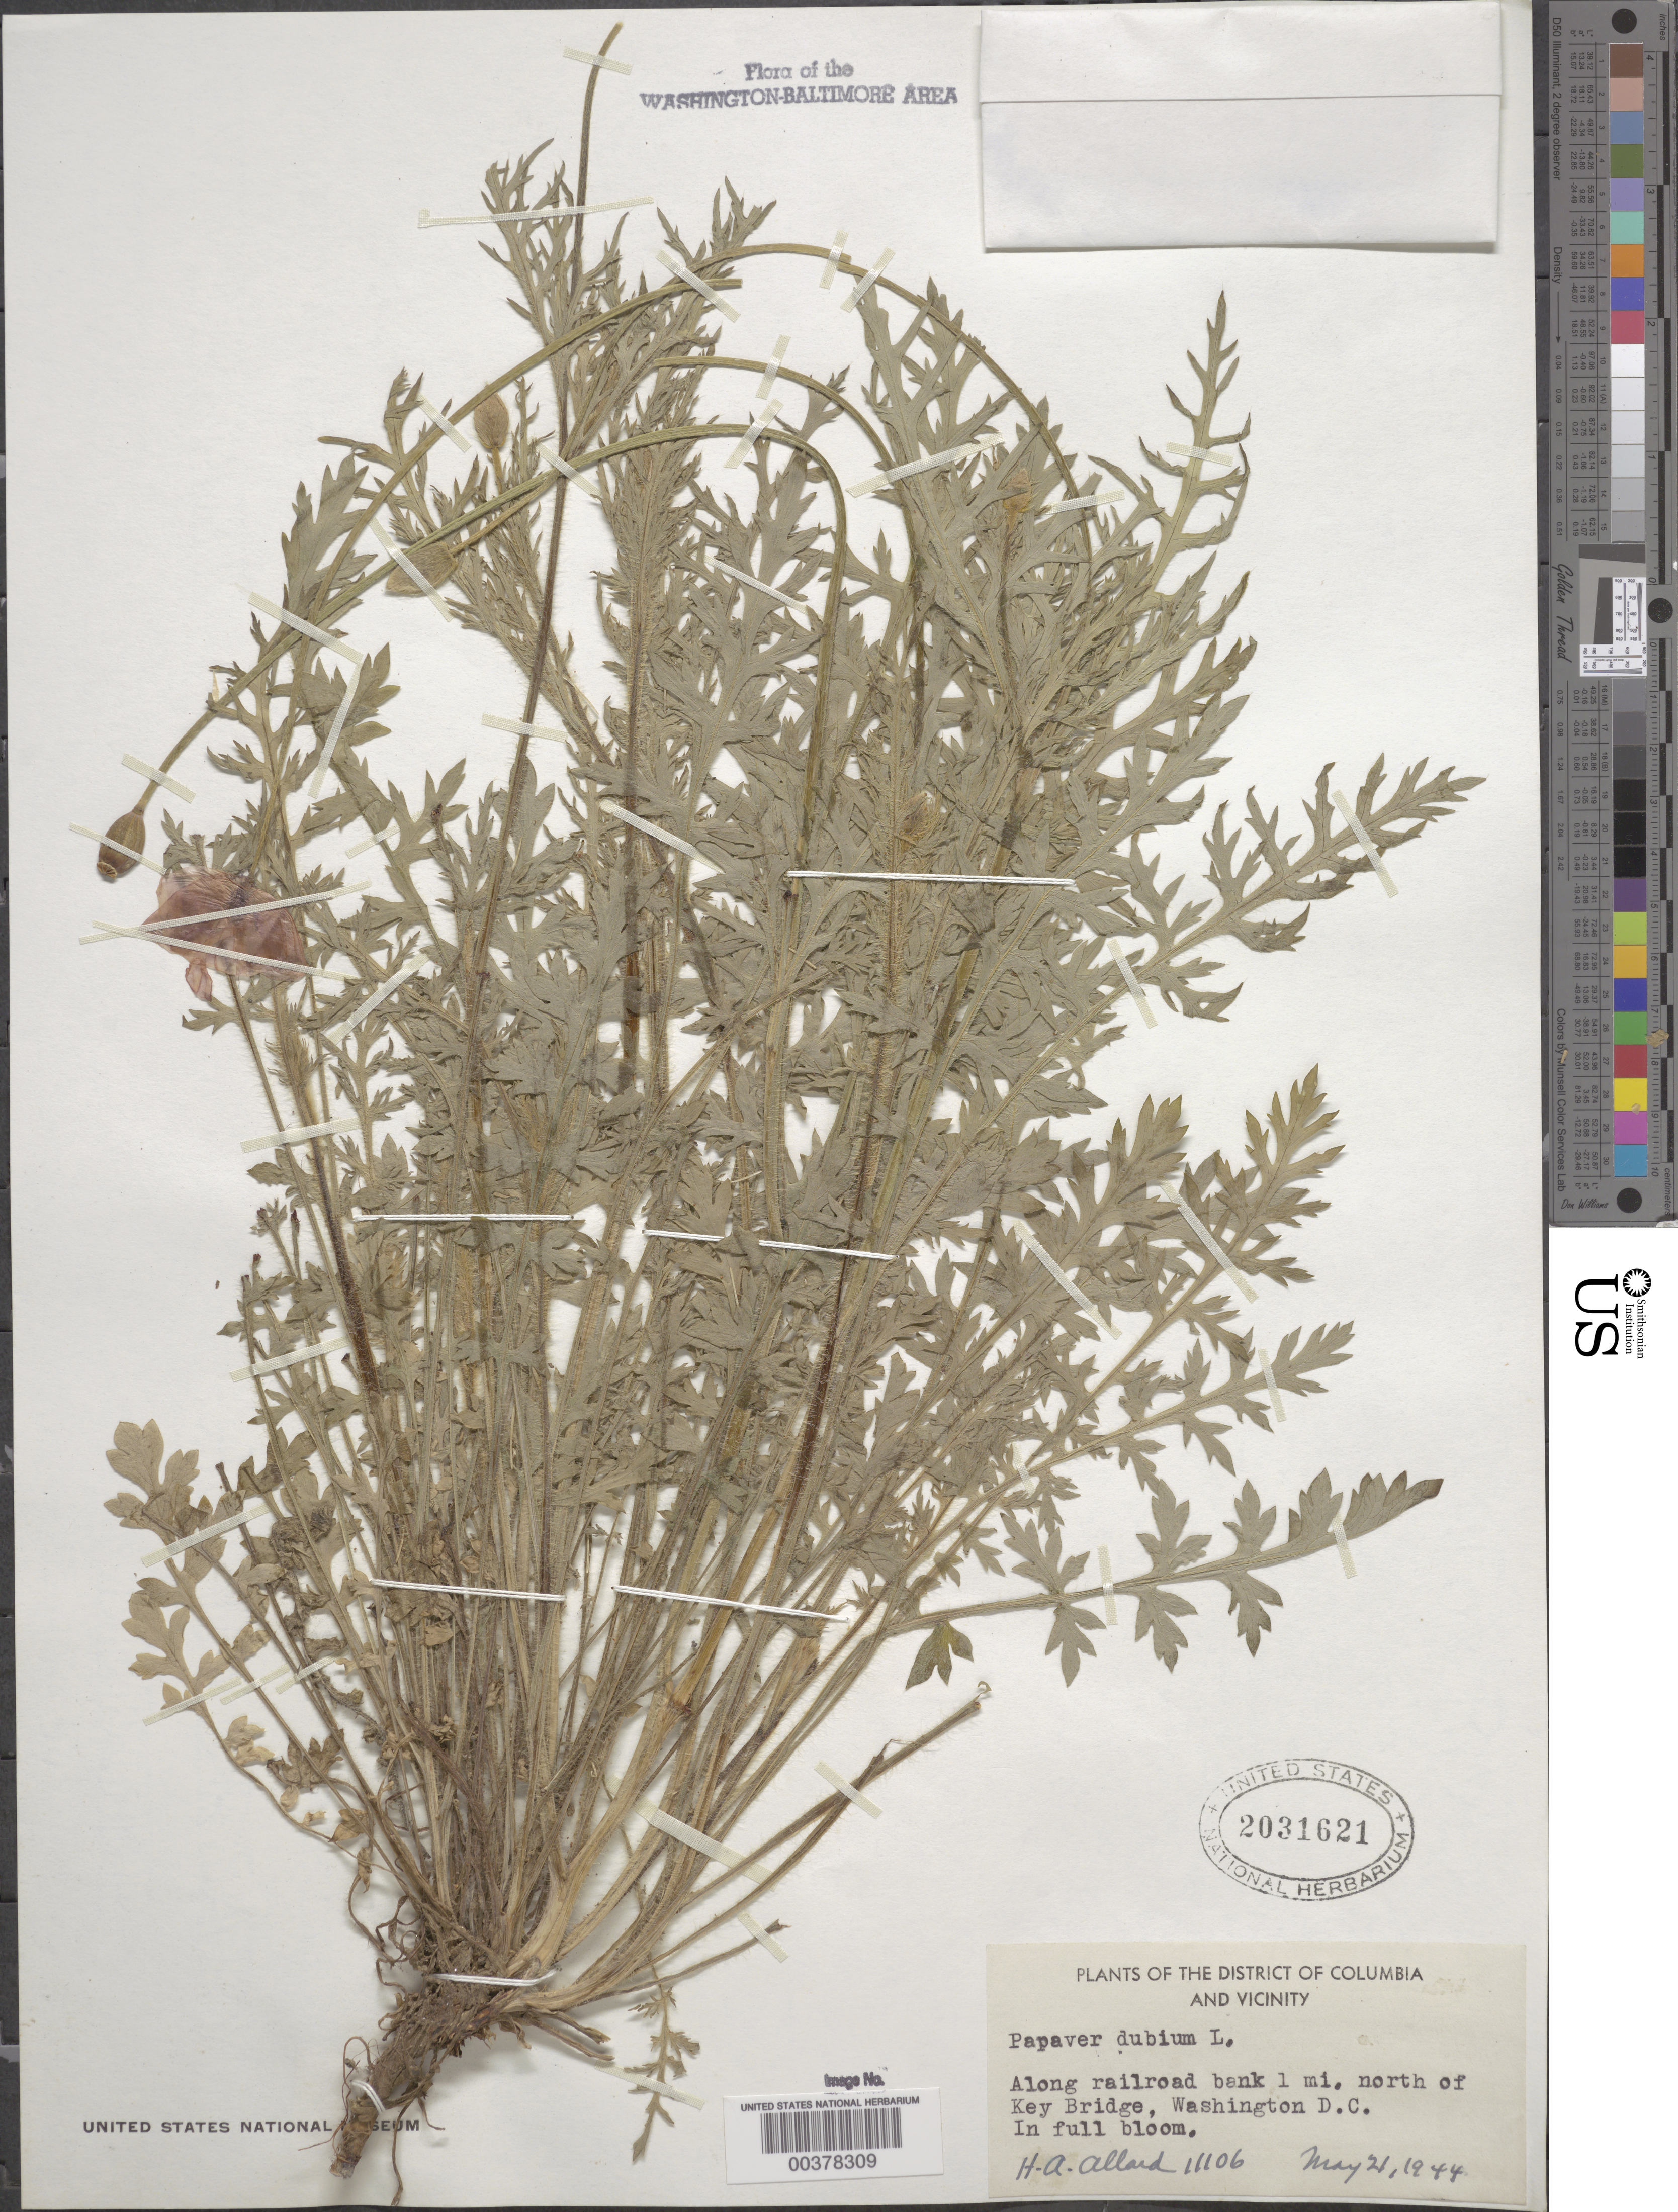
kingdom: Plantae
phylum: Tracheophyta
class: Magnoliopsida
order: Ranunculales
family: Papaveraceae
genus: Papaver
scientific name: Papaver dubium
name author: L.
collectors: H. A. Allard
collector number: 11106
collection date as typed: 21 May 1944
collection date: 1944-05-21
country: United States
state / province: District of Columbia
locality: North of Key Bridge, railroad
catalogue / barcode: US 2031621